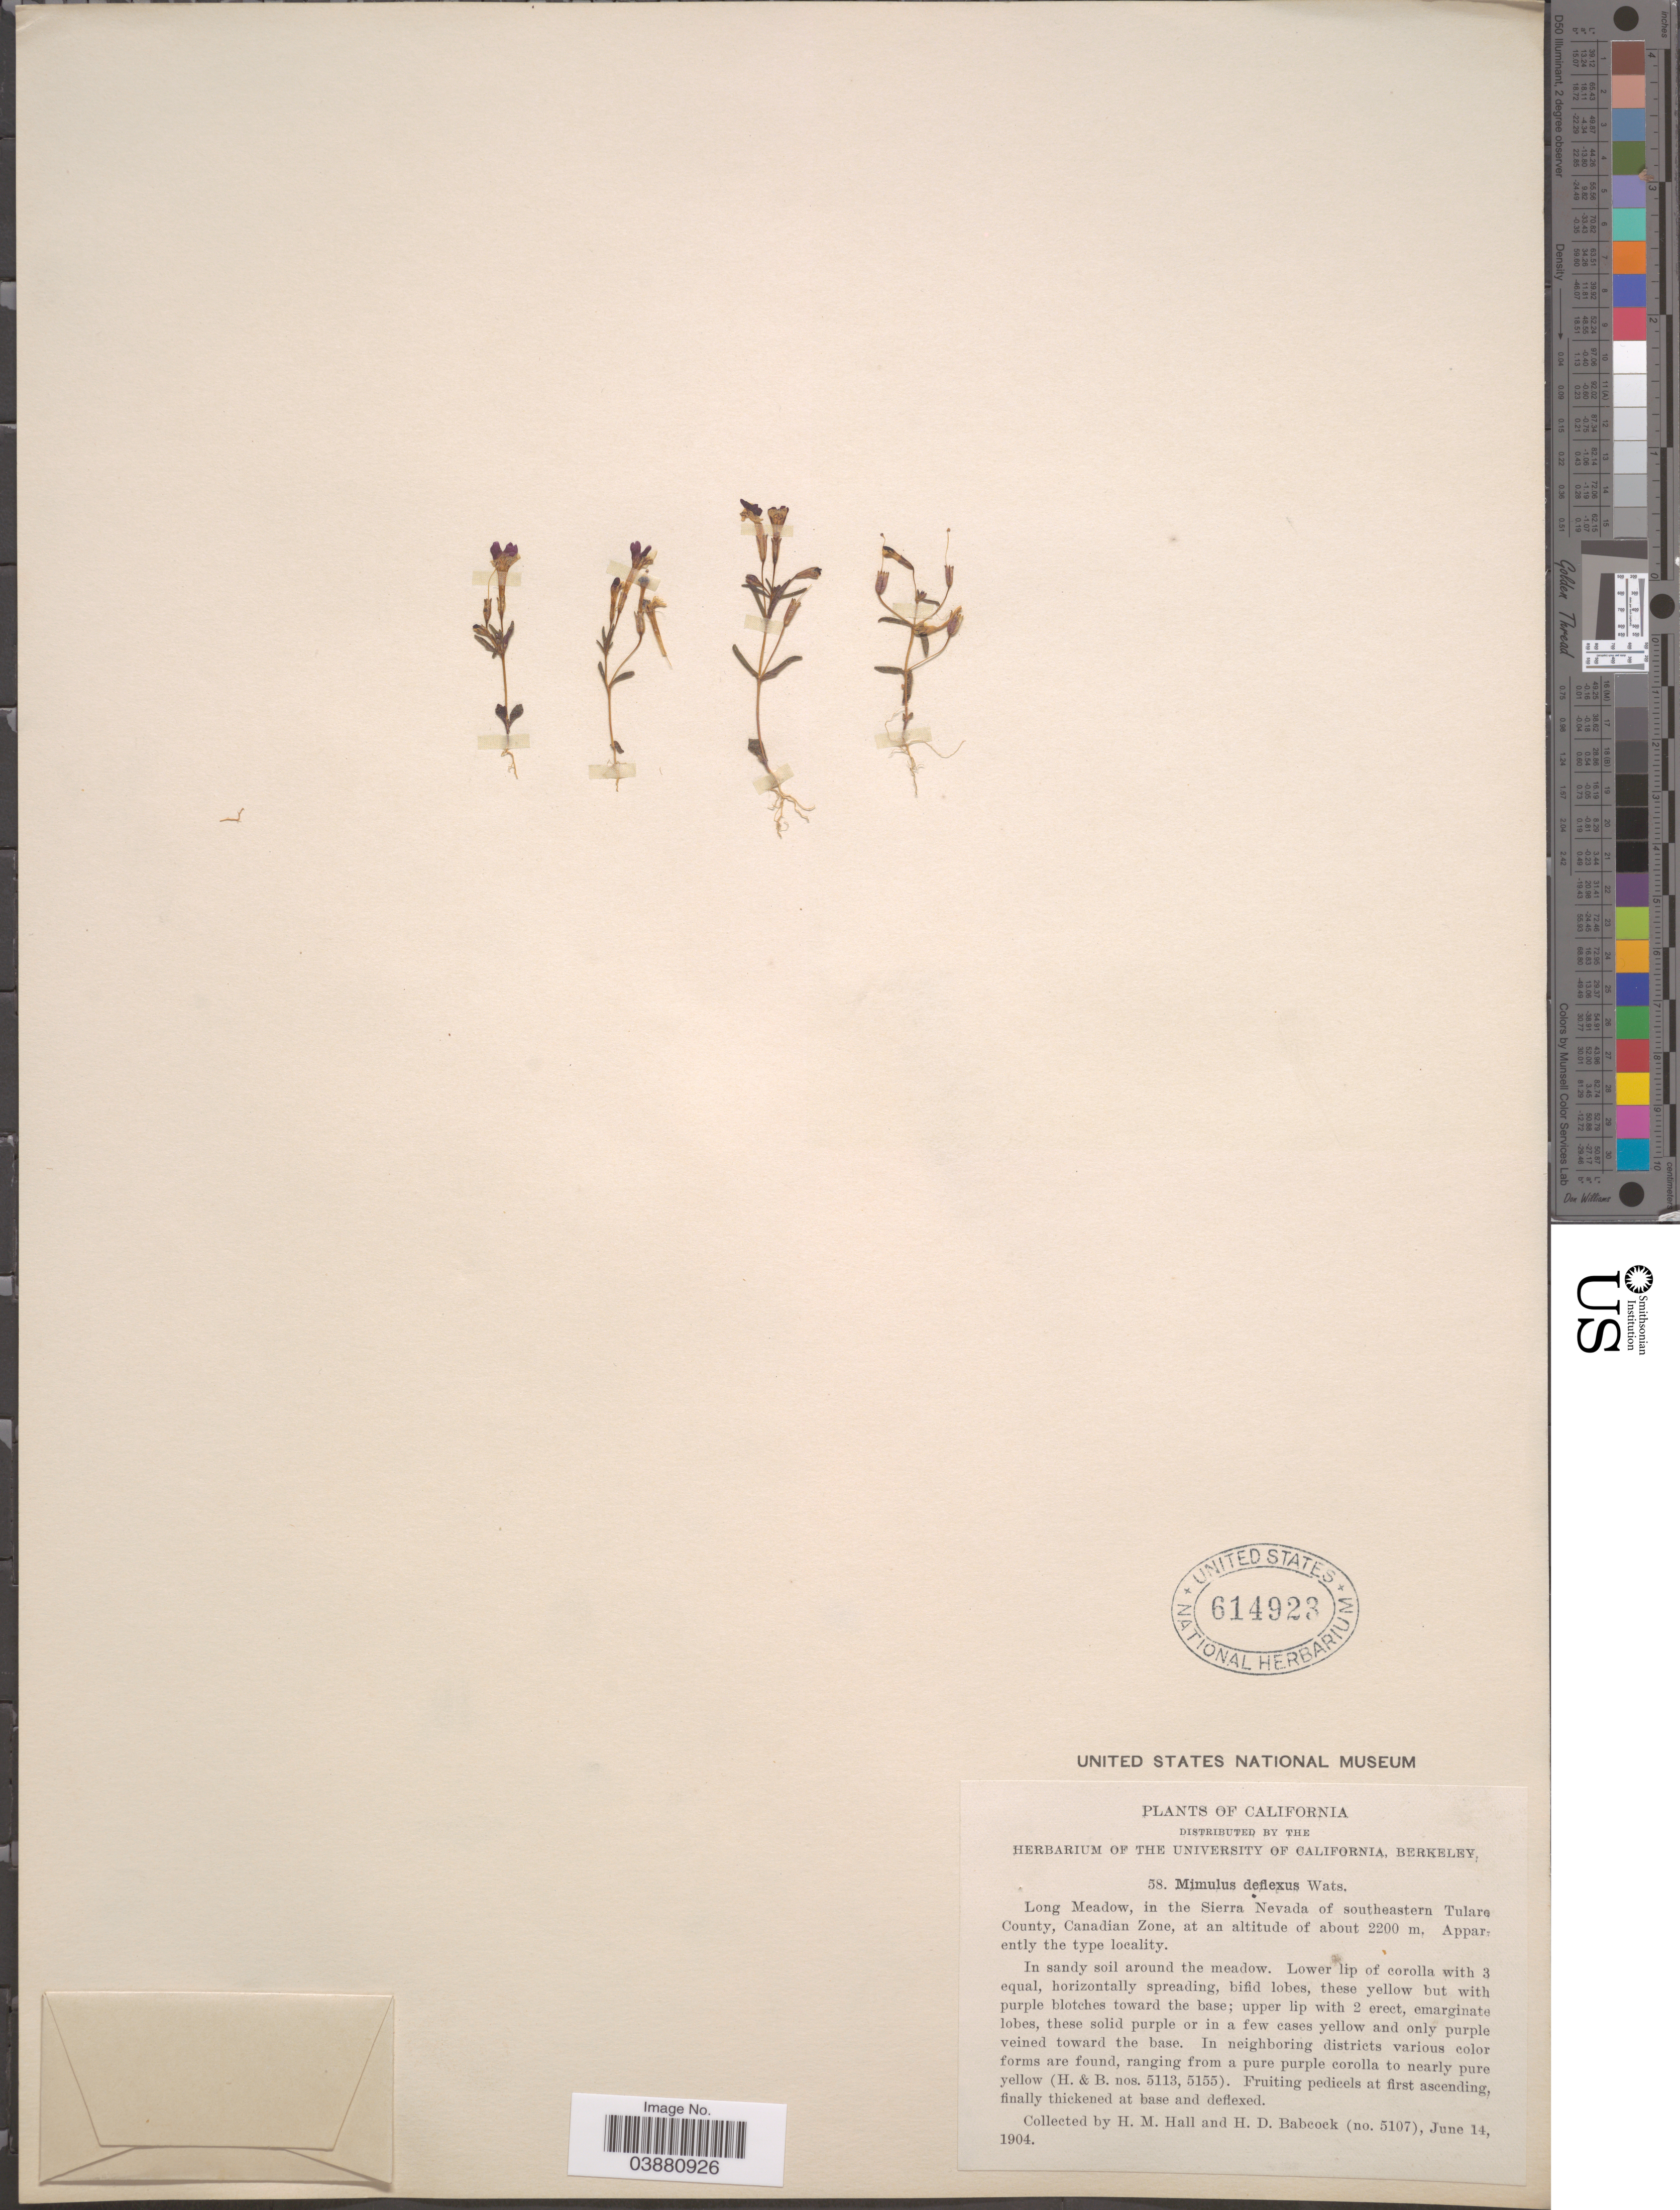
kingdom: Plantae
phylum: Tracheophyta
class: Magnoliopsida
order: Lamiales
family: Phrymaceae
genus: Mimulus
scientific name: Mimulus deflexus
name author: S. Watson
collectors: H. M. Hall & H. Babcock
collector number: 5107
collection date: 1904-06-14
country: United States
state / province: California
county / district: Tulare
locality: Long Meadow, in the Sierra Nevada of southeastern Tulare County, Canadian Zone.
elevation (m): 2200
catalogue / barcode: US 614923